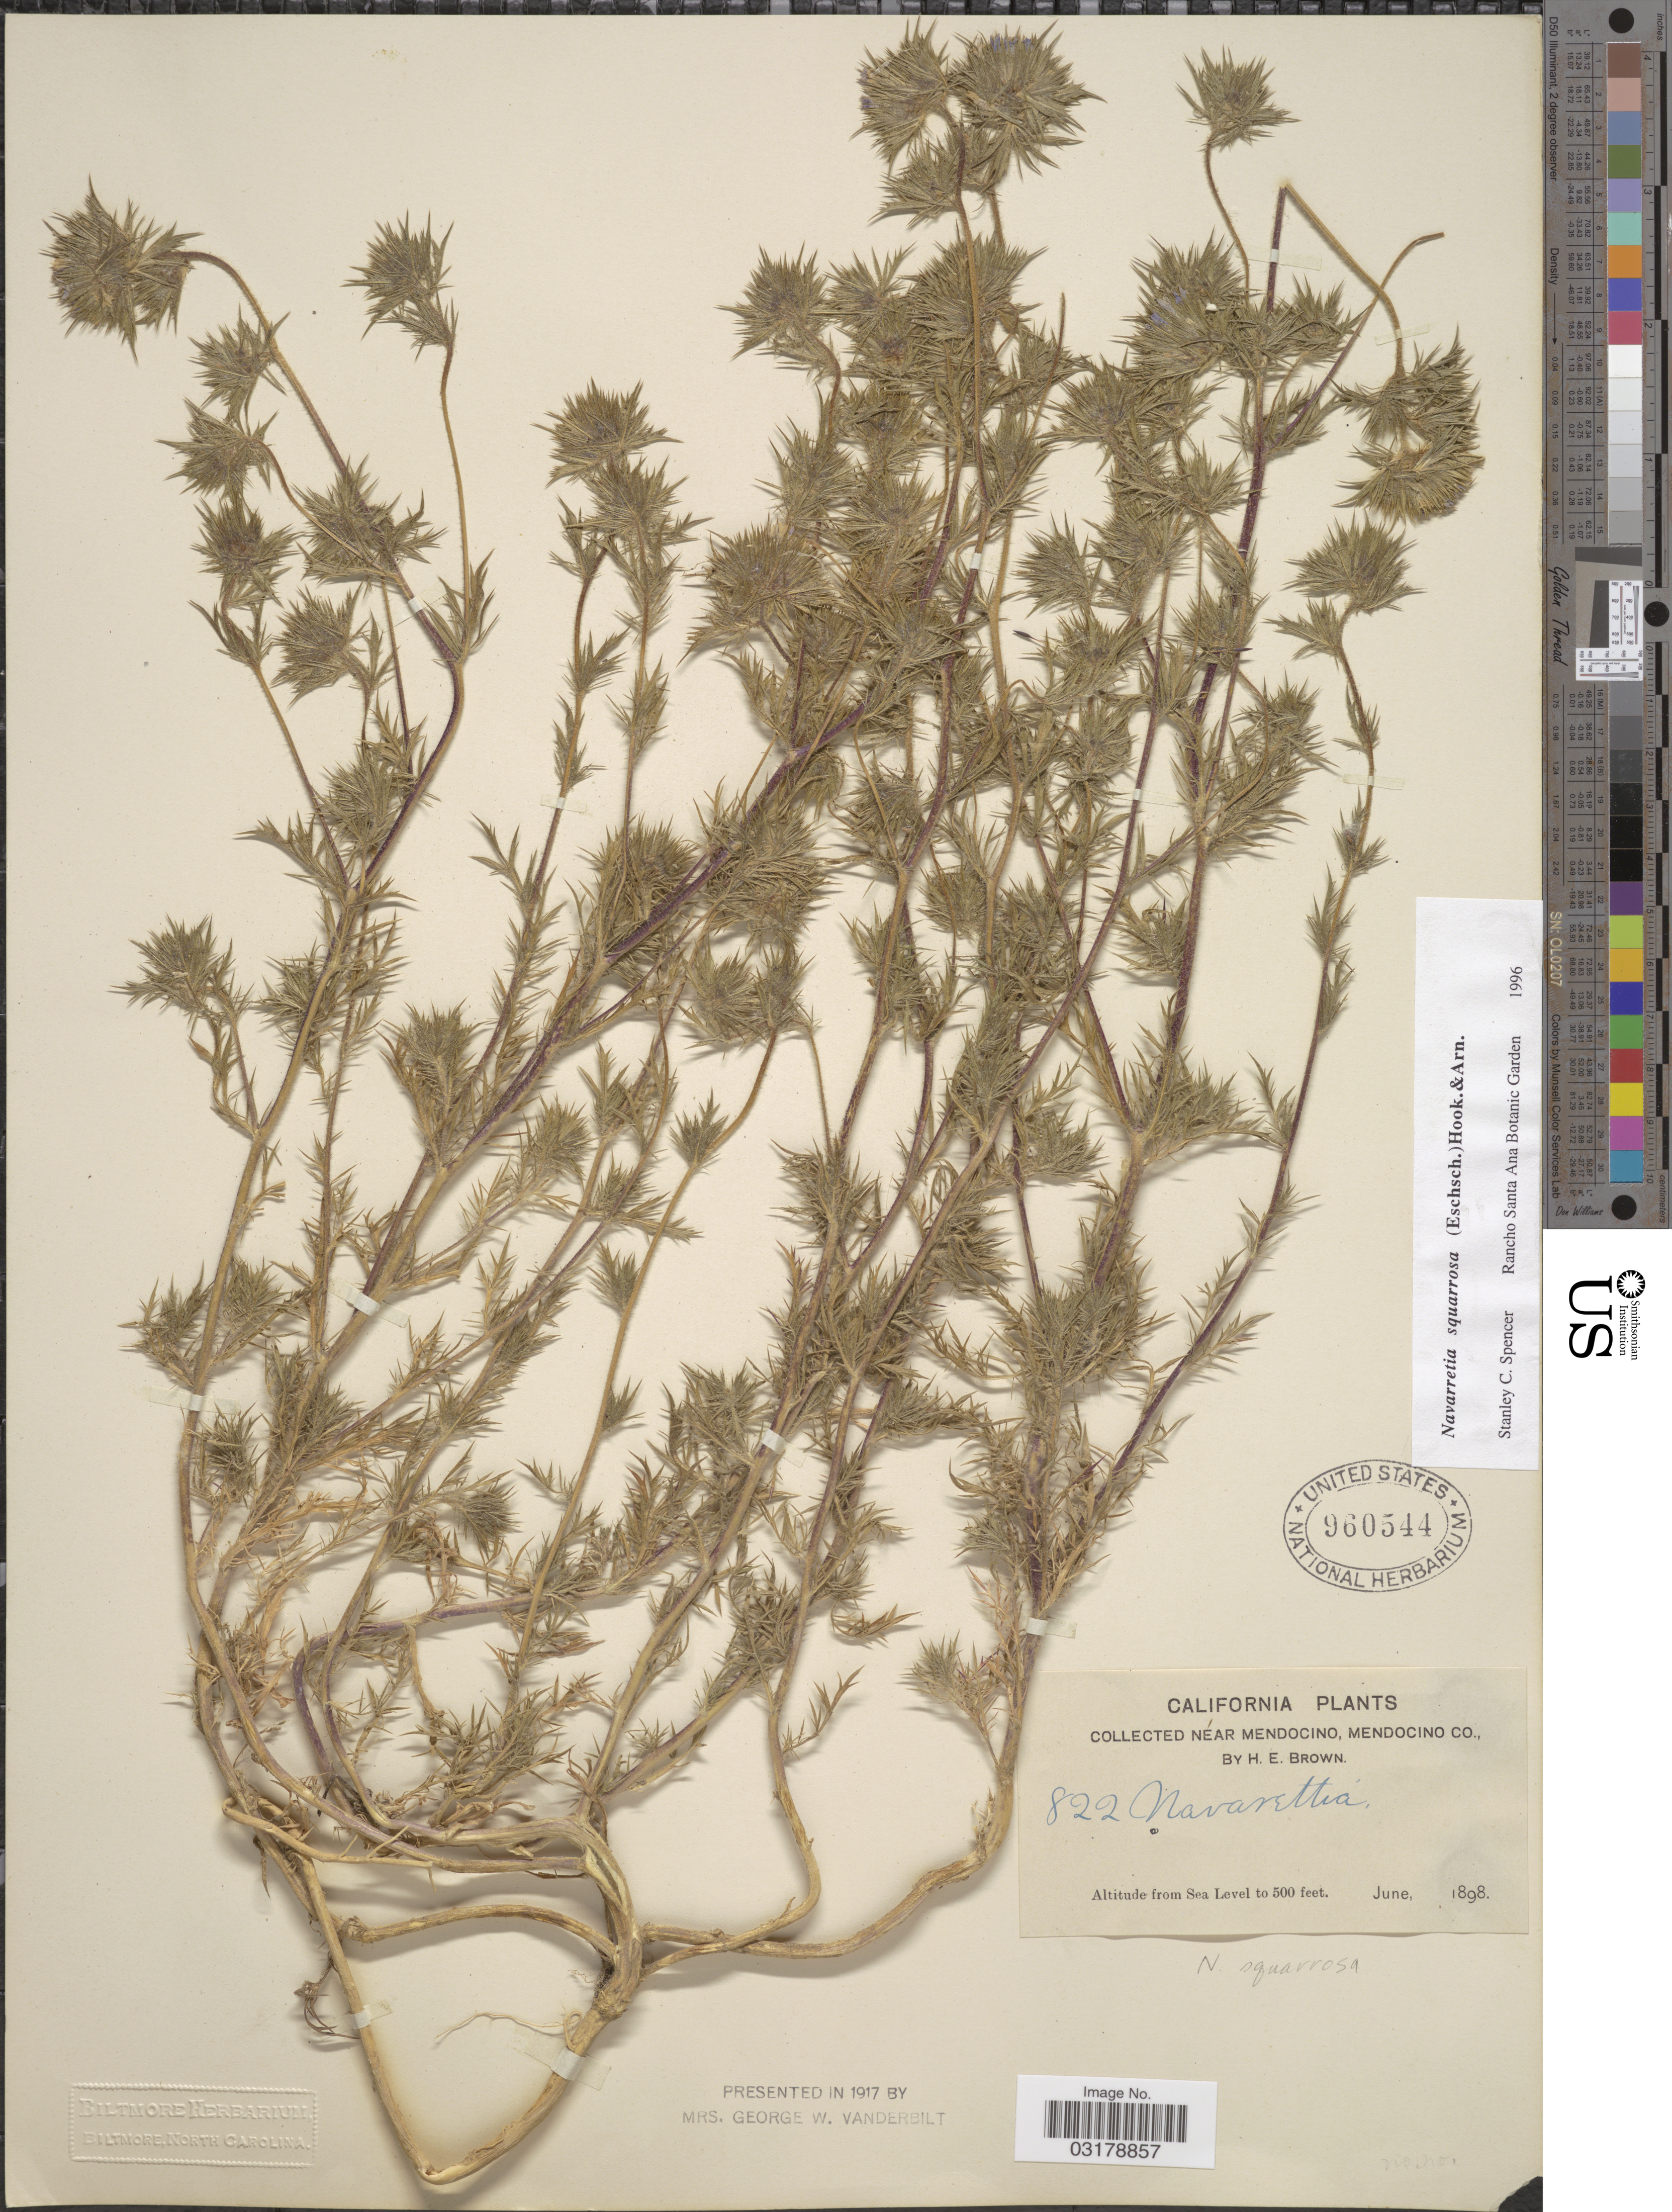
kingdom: Plantae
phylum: Tracheophyta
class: Magnoliopsida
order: Ericales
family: Polemoniaceae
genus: Navarretia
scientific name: Navarretia squarrosa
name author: (Eschsch.) Hook. & Arn.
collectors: H. E. Brown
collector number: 822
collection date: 1898-06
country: United States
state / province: California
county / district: Mendocino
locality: Near Mendocino, Mendocino Co.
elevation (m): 0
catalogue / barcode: US 960544